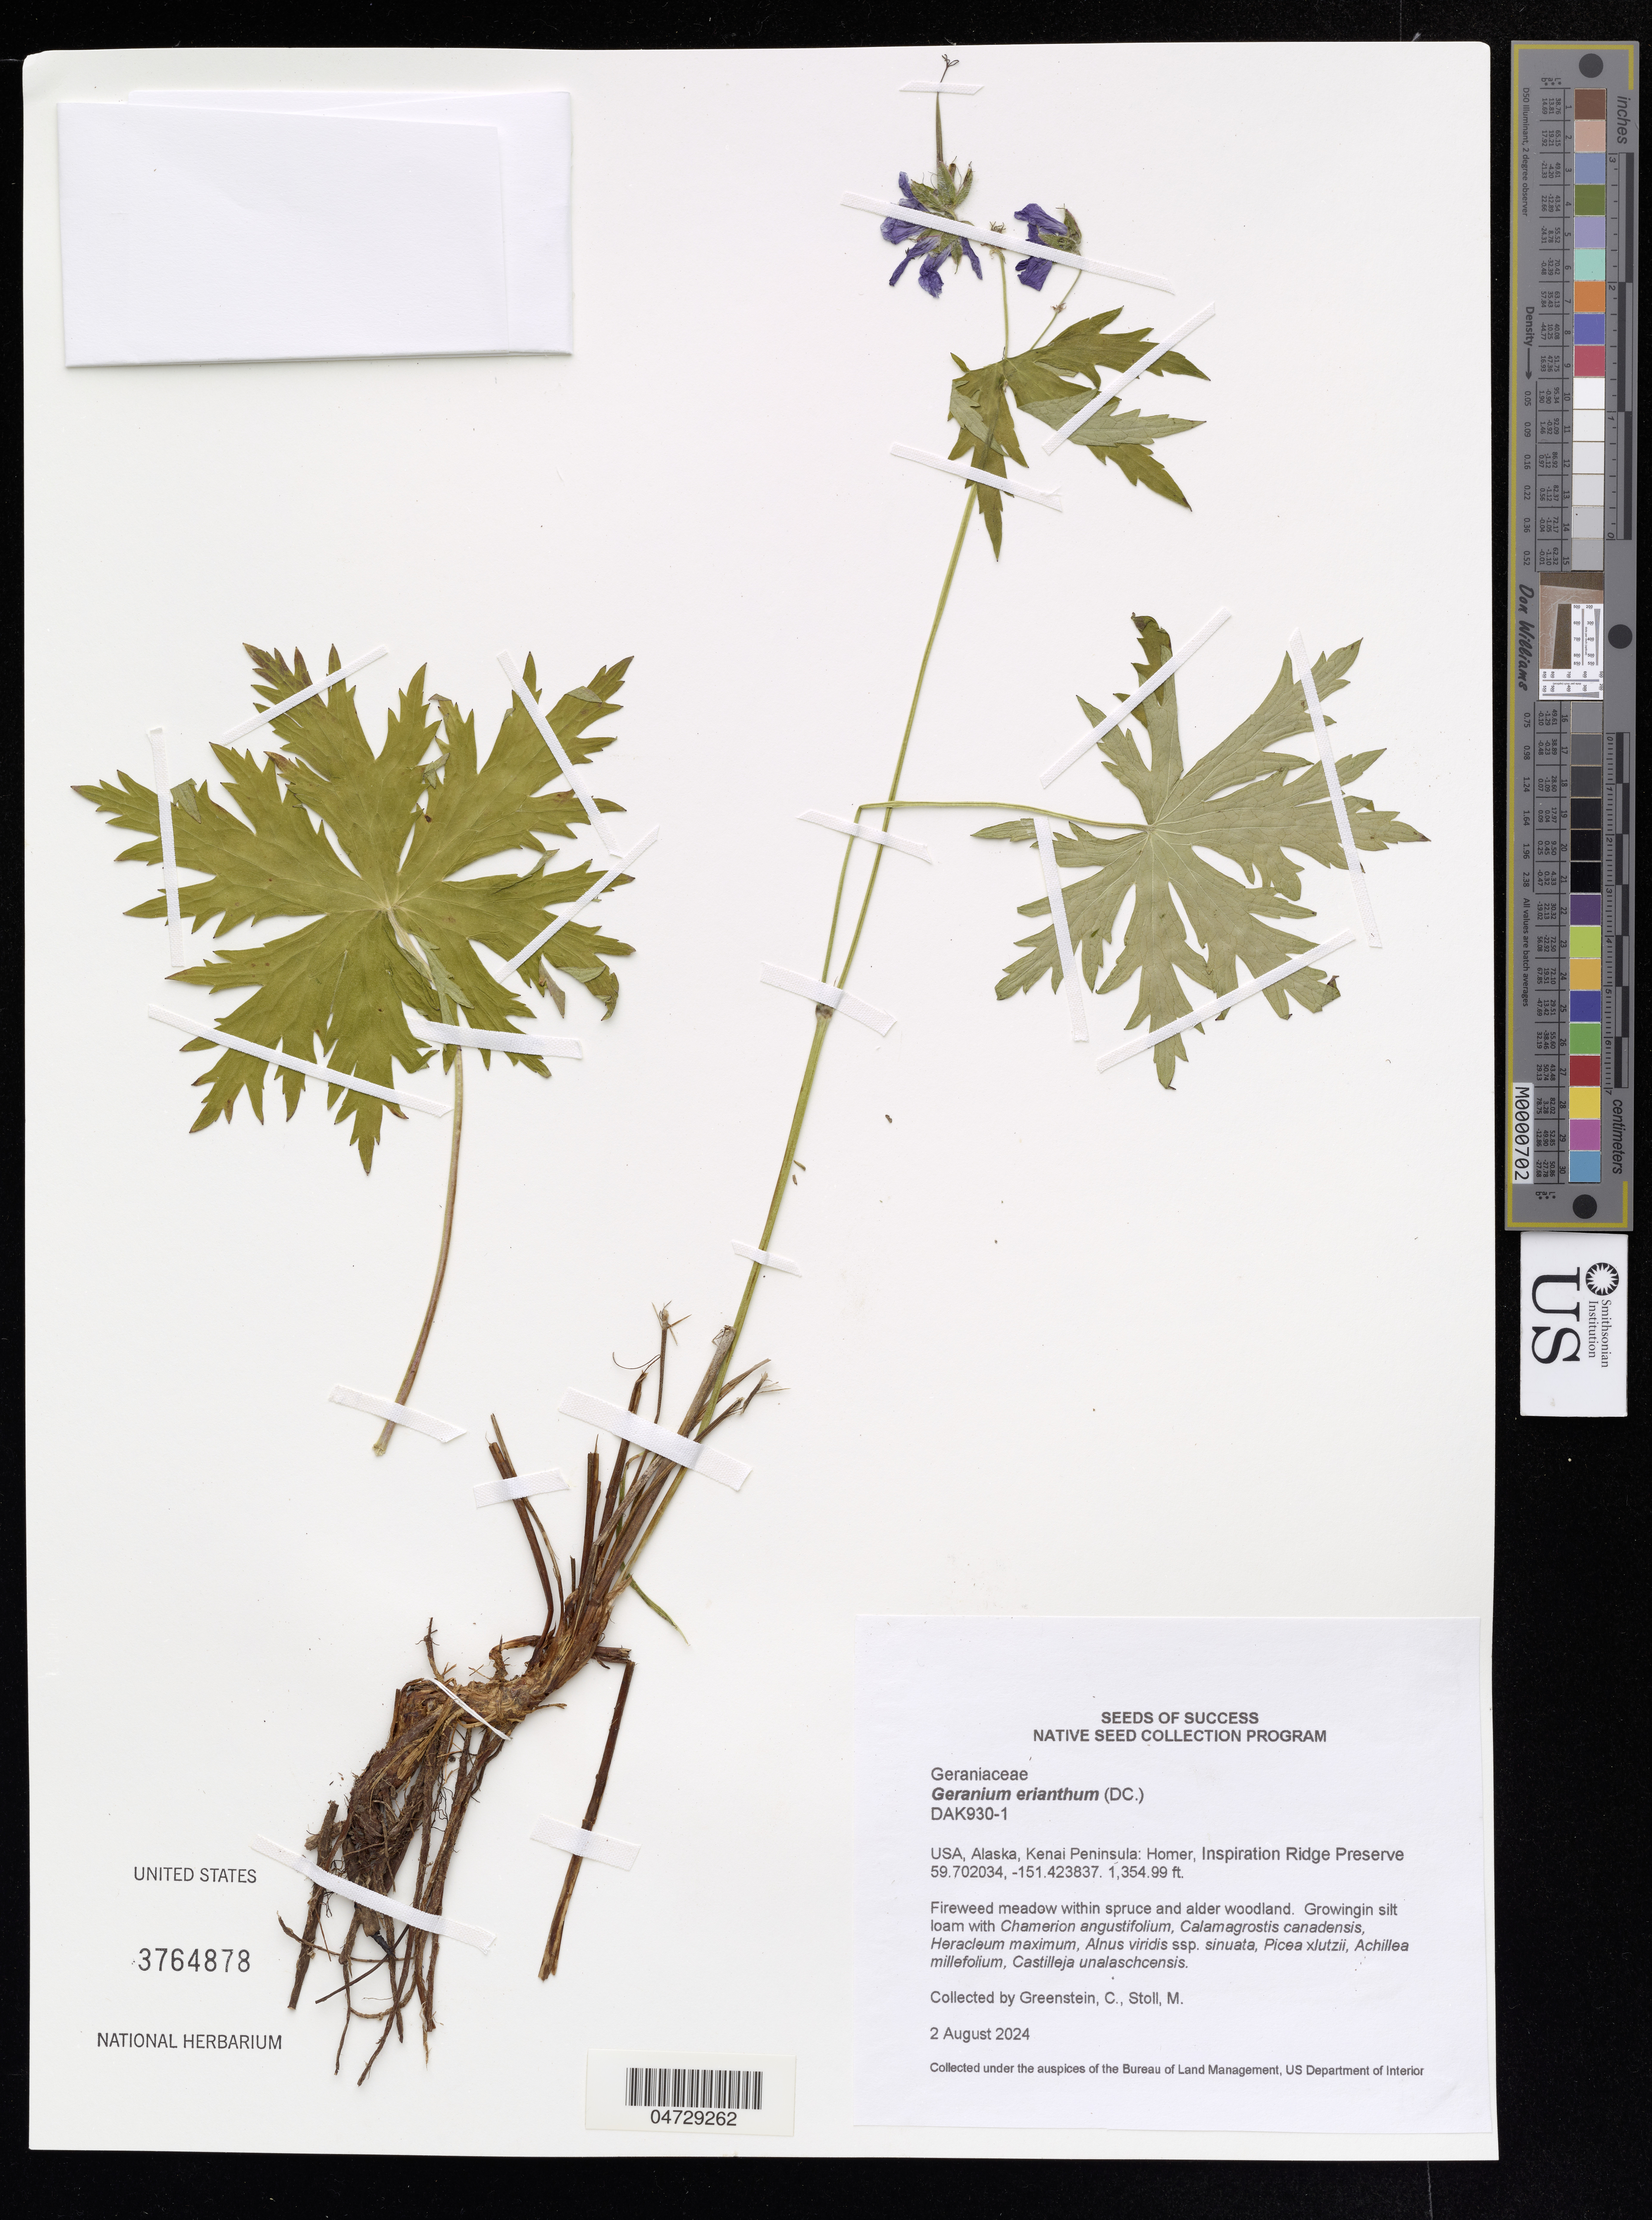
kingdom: Plantae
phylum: Tracheophyta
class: Magnoliopsida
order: Geraniales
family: Geraniaceae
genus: Geranium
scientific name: Geranium erianthum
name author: DC.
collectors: C. Greenstein & M. Stoll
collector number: DAK930-1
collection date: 2024-08-02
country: United States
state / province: Alaska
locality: USA, Alaska, Kenai Peninsula: Homer, Inspiration Ridge Preserve.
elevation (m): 413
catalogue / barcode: US 3764878